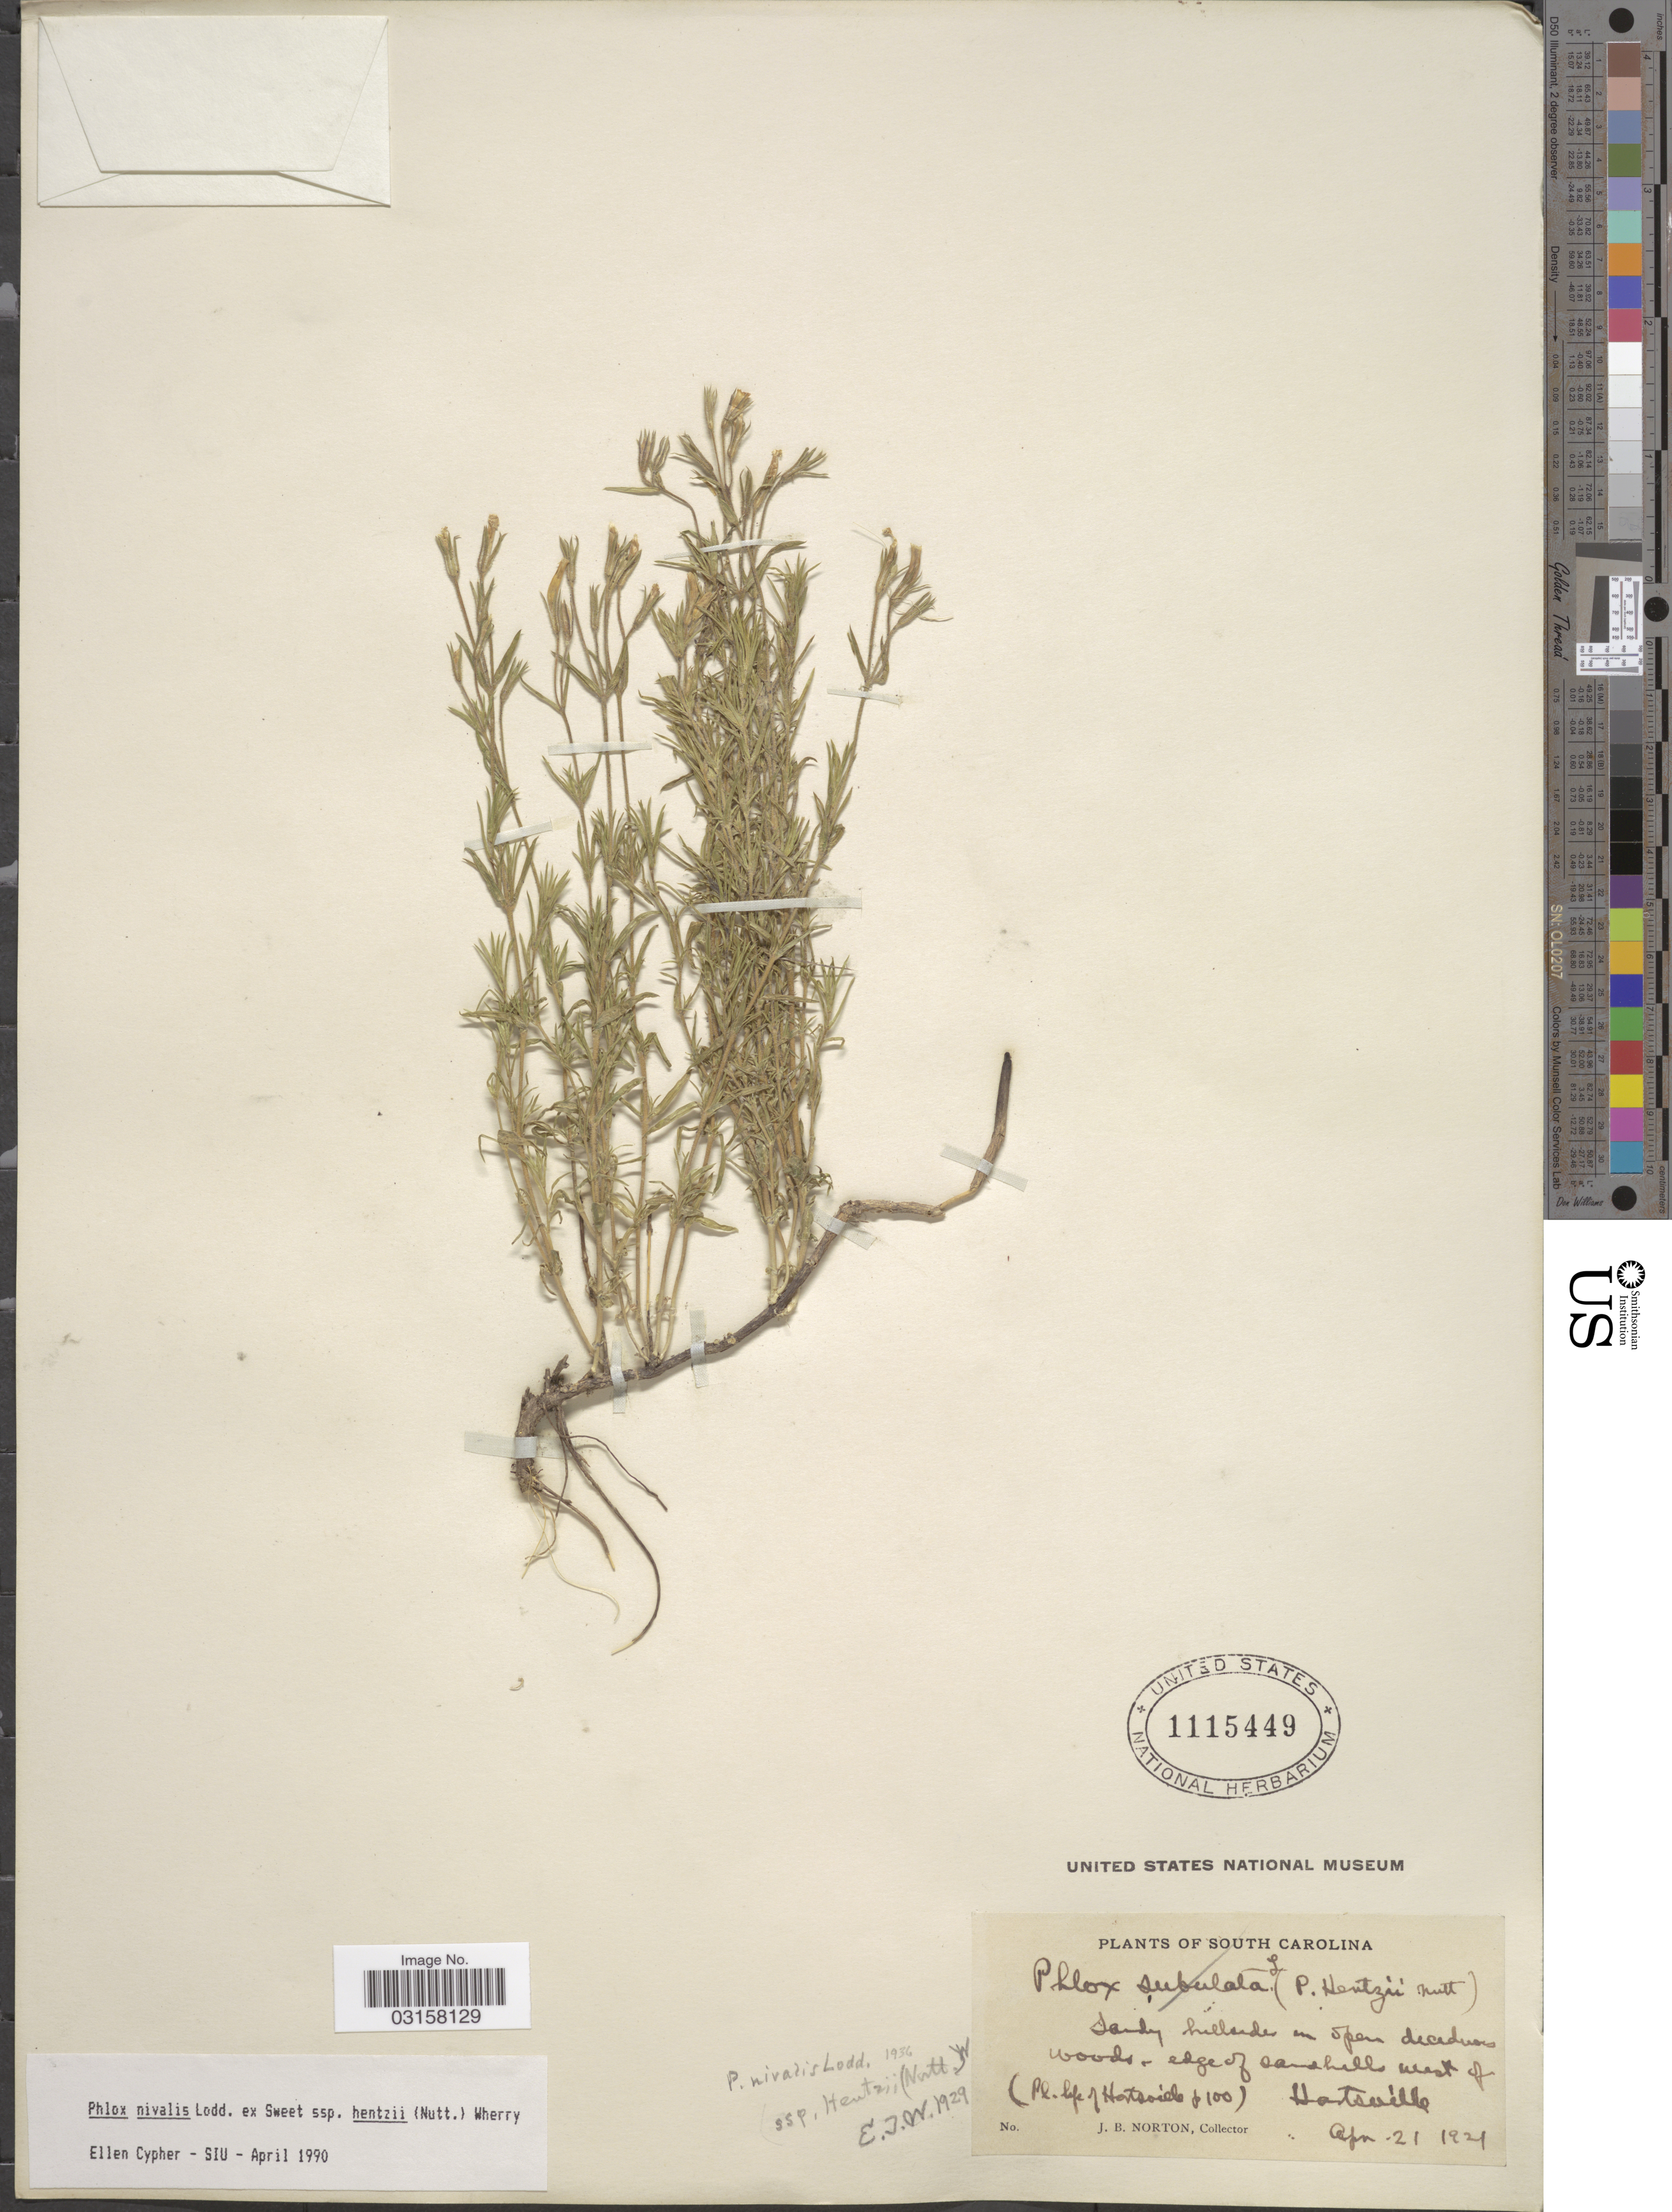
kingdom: Plantae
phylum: Tracheophyta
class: Magnoliopsida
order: Ericales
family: Polemoniaceae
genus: Phlox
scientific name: Phlox nivalis subsp. nivalis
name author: Lodd. ex Sweet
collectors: J. B. Norton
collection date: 1921-04-21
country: United States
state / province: South Carolina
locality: Edge of sandhills west of Hartsville.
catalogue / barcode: US 1115449